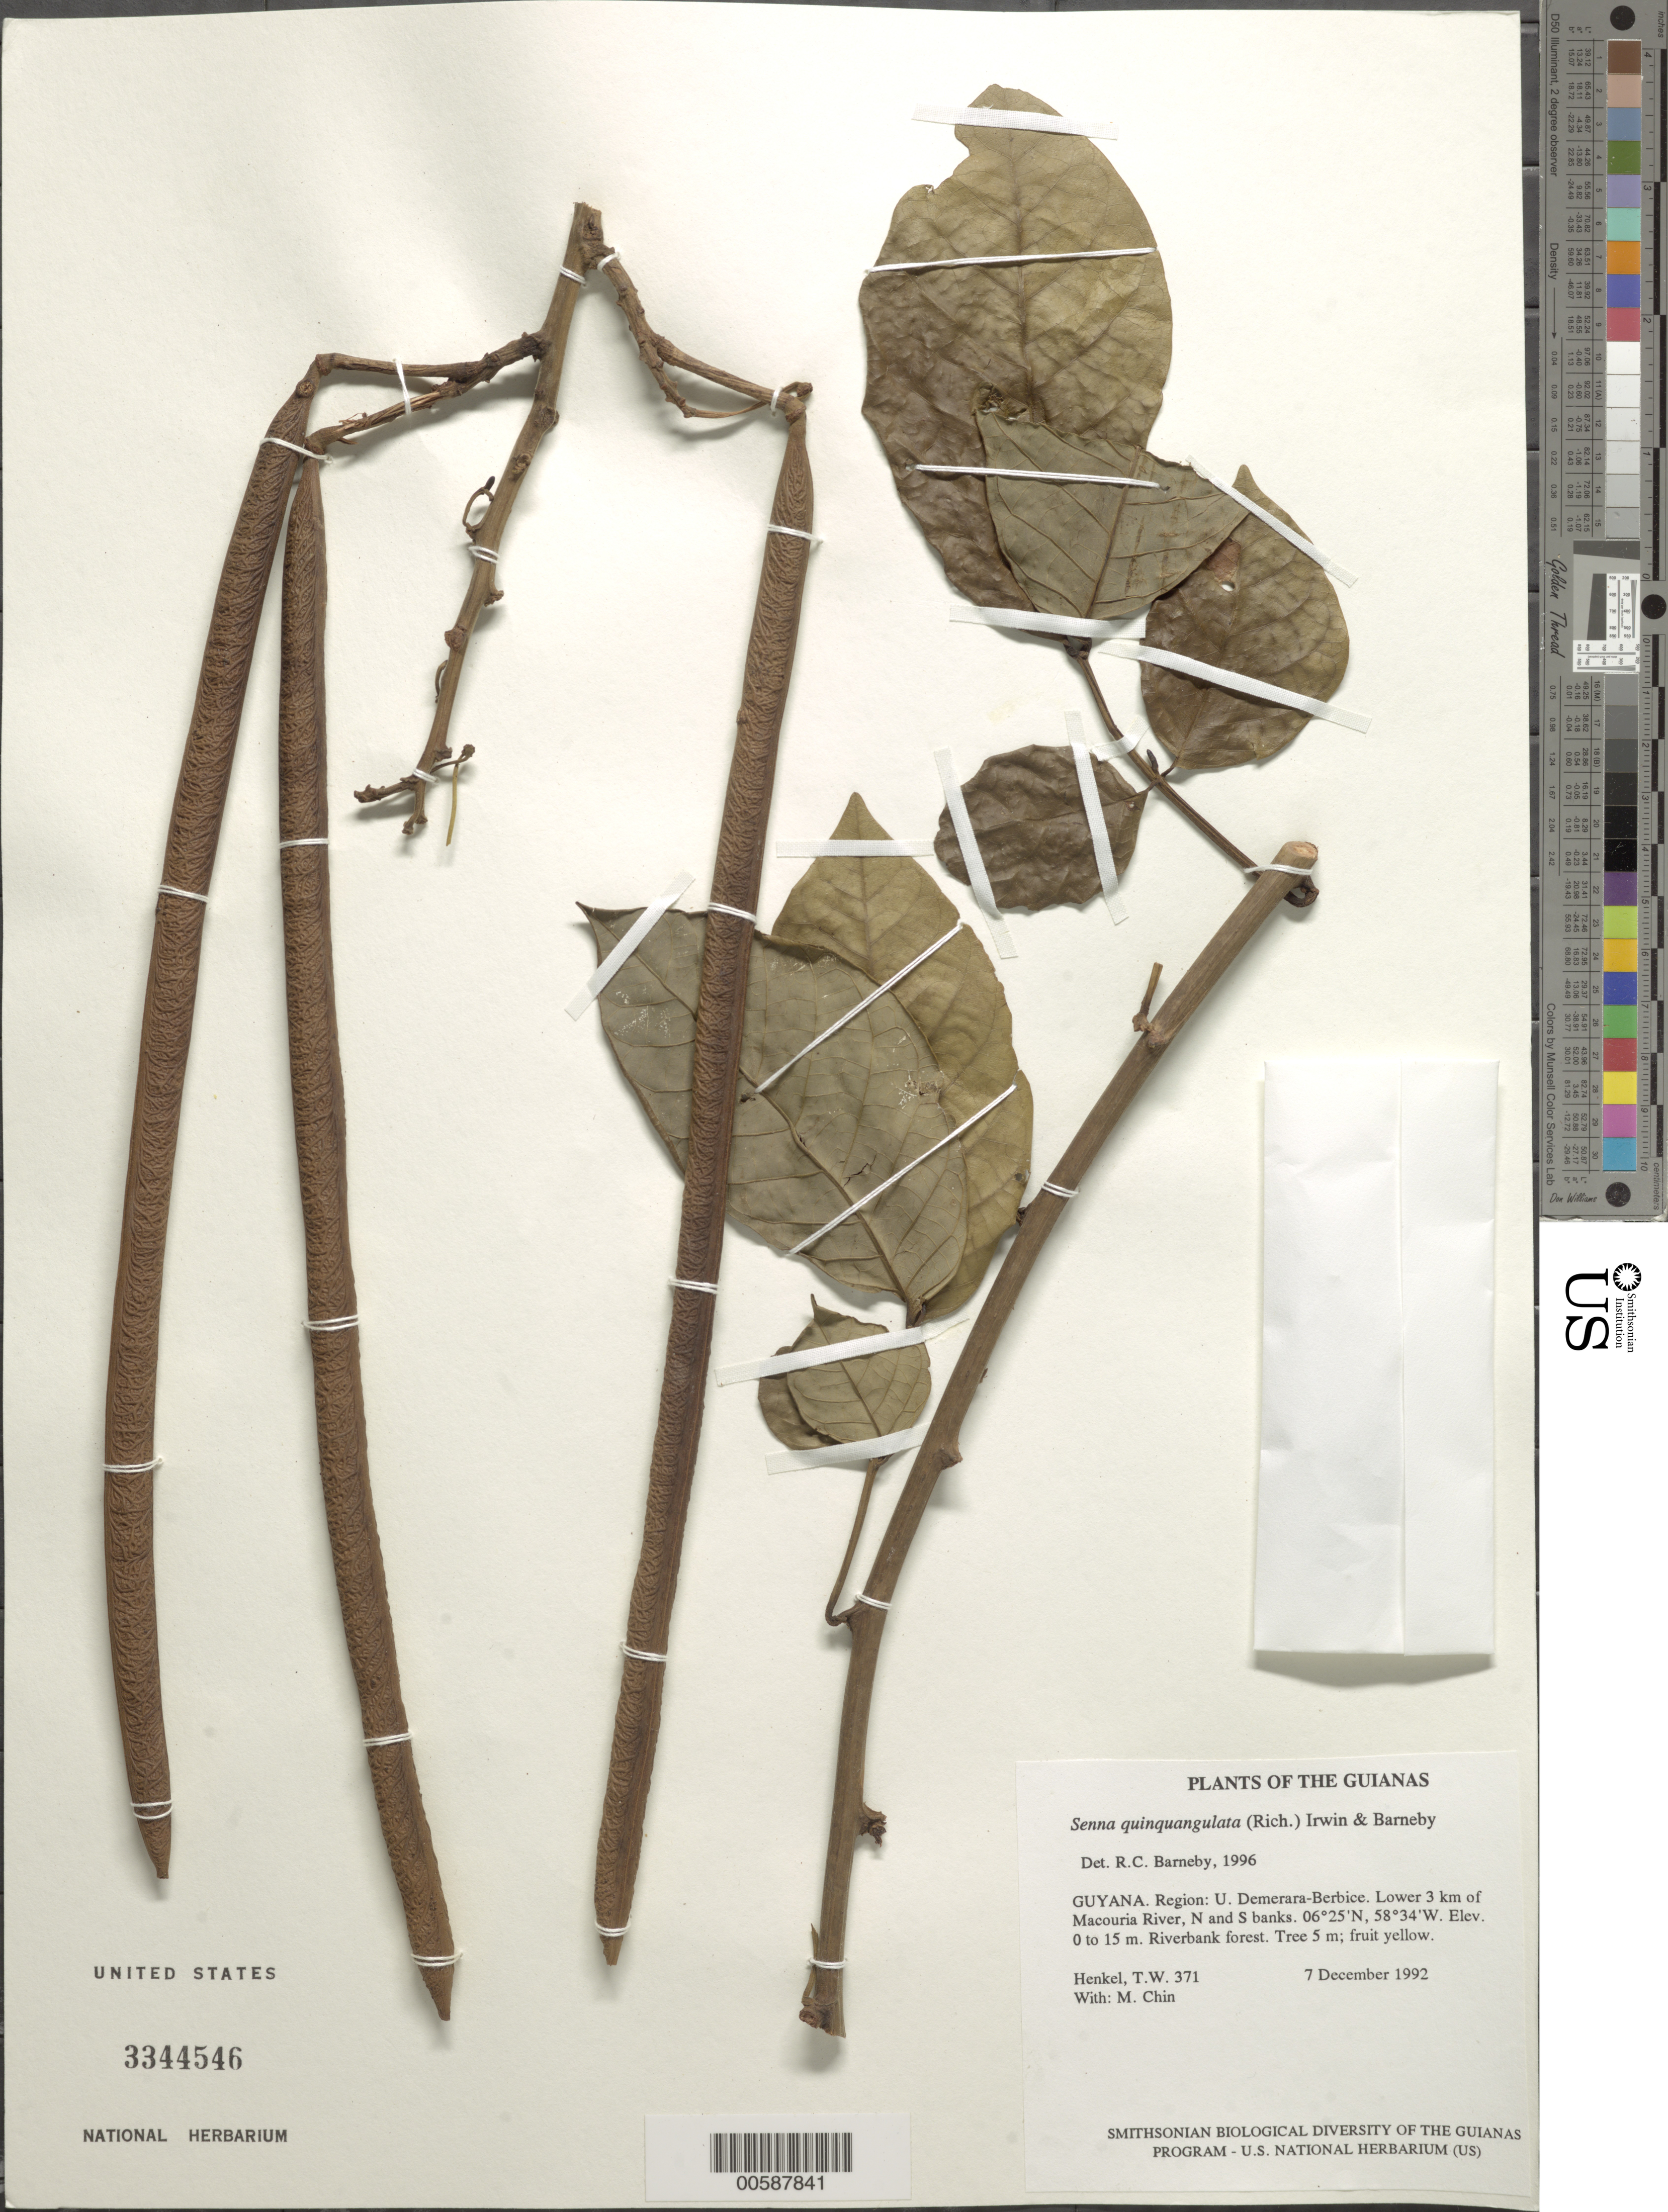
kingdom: Plantae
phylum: Tracheophyta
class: Magnoliopsida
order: Fabales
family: Fabaceae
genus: Senna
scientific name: Senna quinquangulata var. quinquangulata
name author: H.S. Irwin & Barneby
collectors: T. Henkel & M. Chin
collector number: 371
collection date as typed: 7 December 1992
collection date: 1992-12-07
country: Guyana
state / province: U. Demerara-Berbice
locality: Lower 3 km of Macouria River, N and S banks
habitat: Riverbank forest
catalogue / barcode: US 3344546